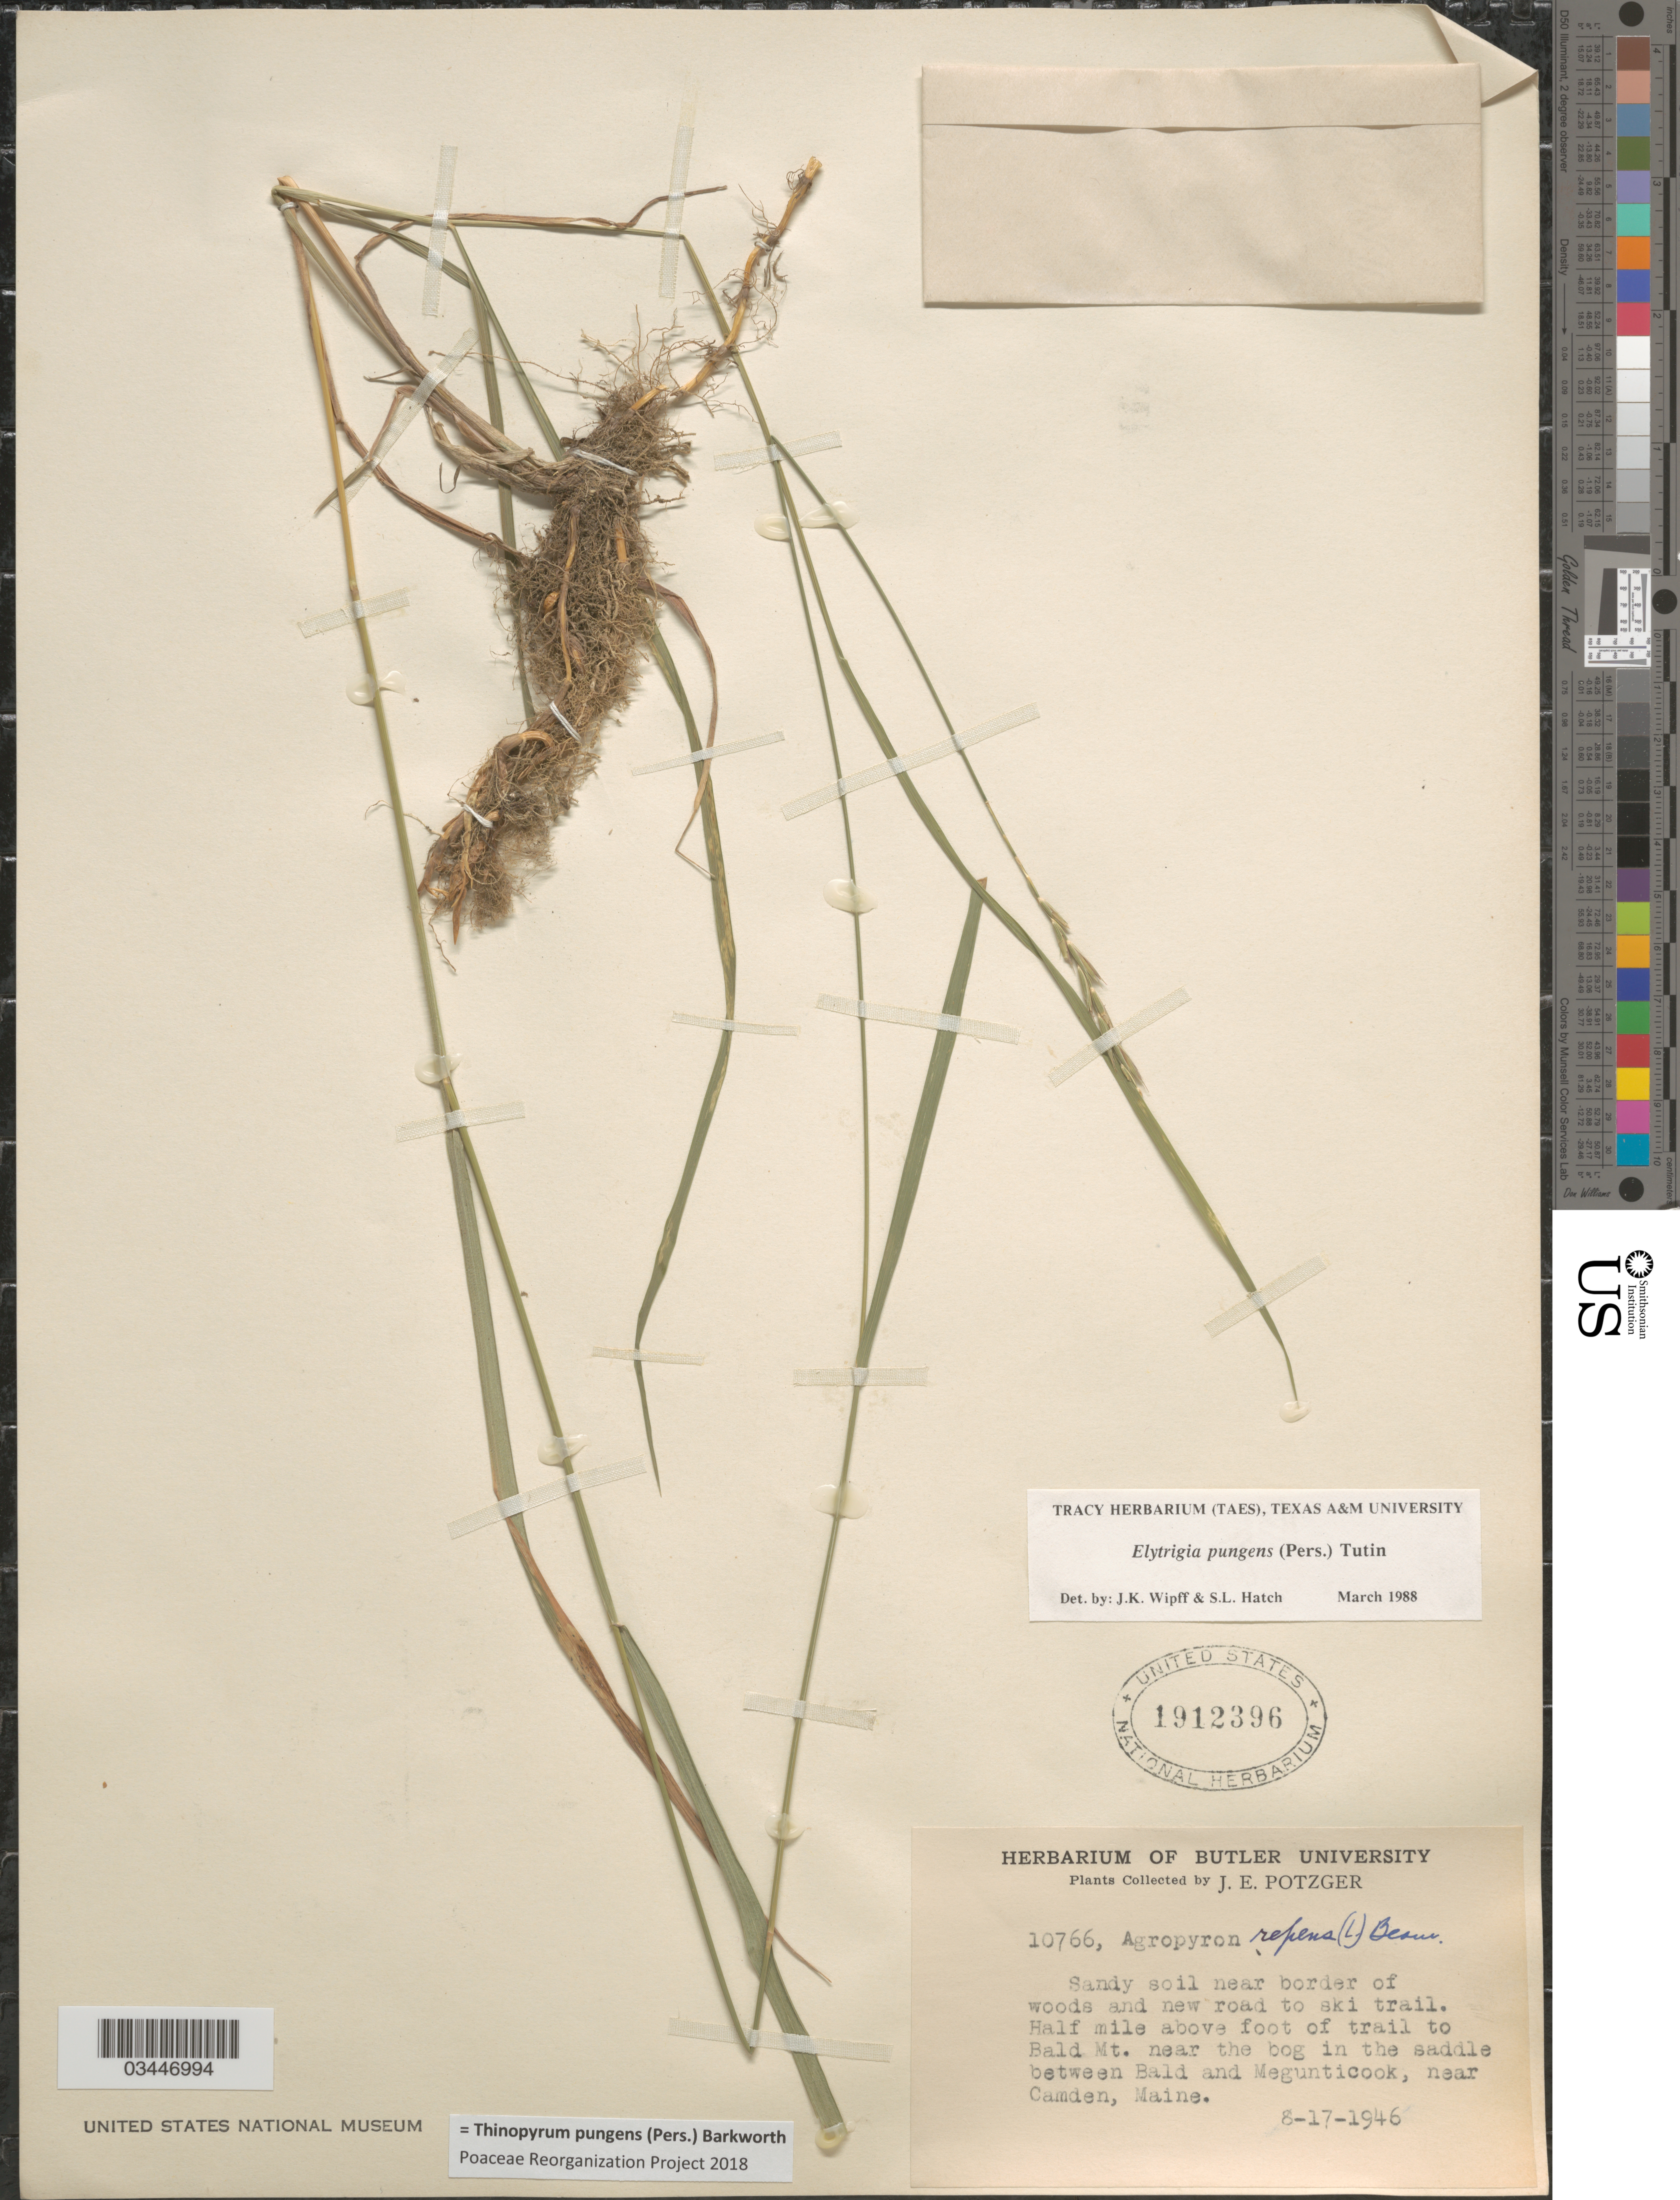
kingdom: Plantae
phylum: Tracheophyta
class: Liliopsida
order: Poales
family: Poaceae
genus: Thinopyrum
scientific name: Thinopyrum pungens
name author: (Pers.) Barkworth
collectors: J. Potzger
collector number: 10766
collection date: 1946-08-17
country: United States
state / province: Maine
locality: Sandy soil near border of woods and new road to ski trail. Half mile above foot of trail to Bald Mt. near the bog in the saddle between Bald and Megunticook, near Camden.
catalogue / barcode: US 1912396